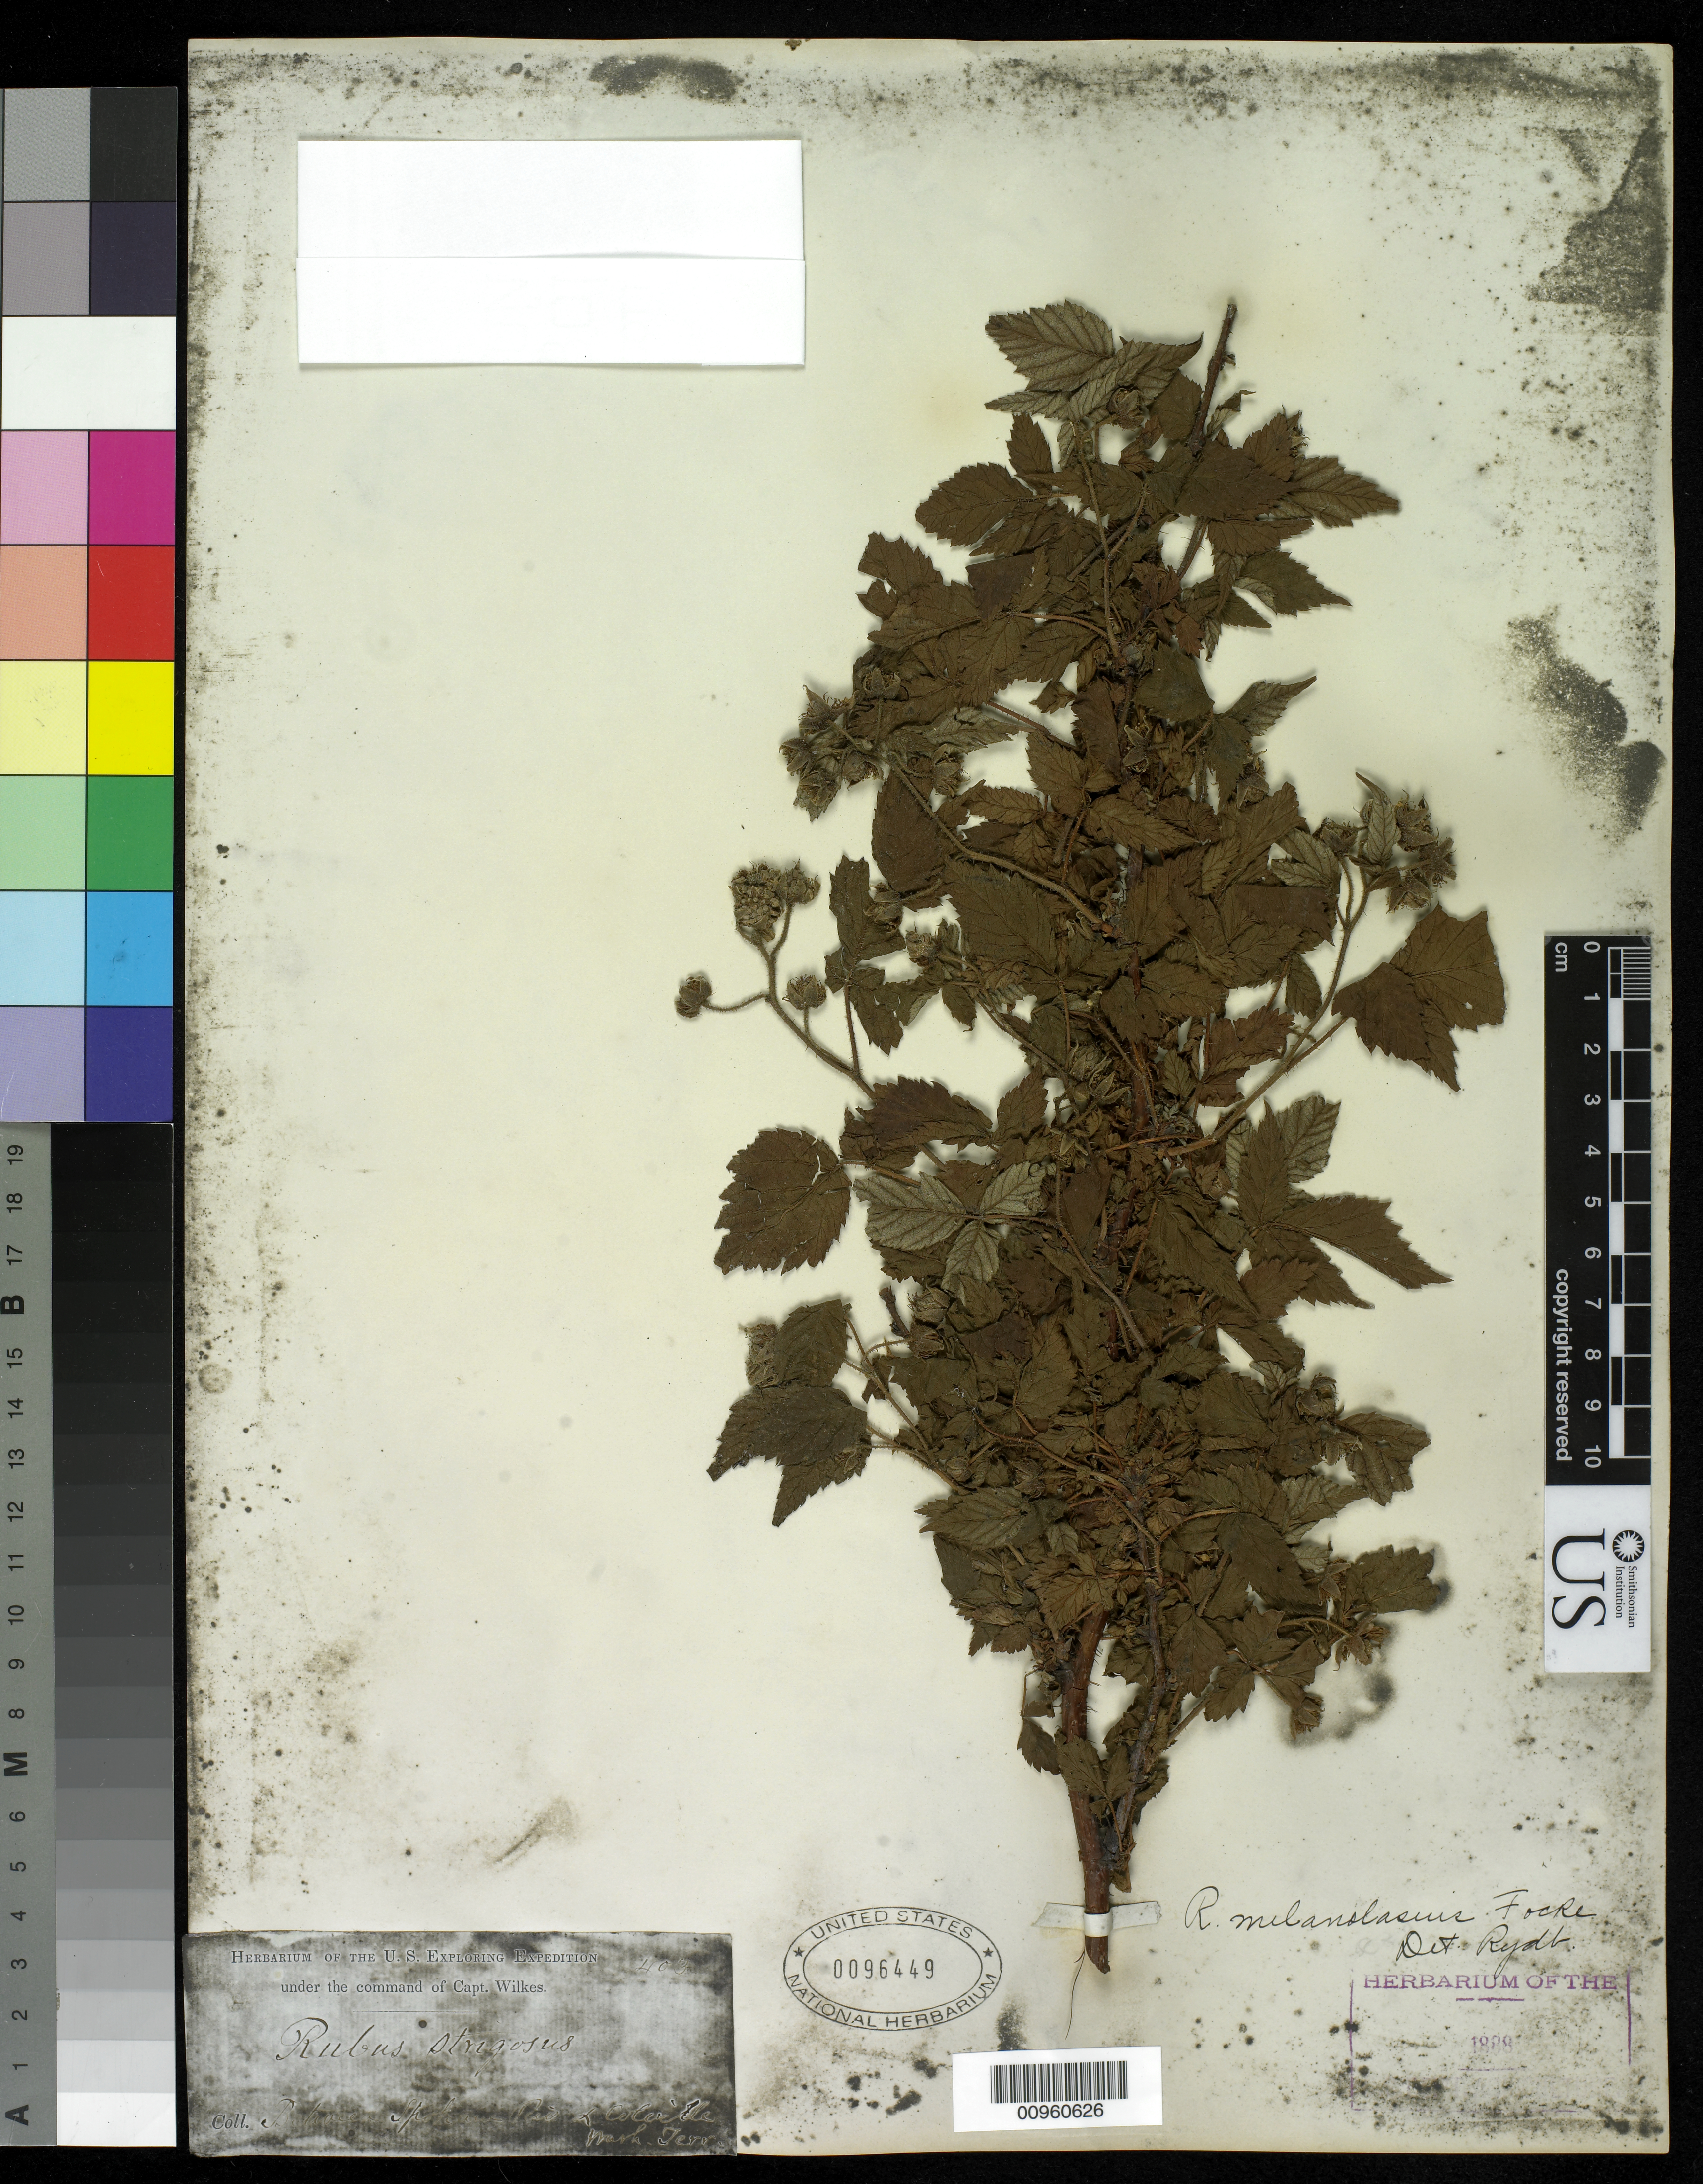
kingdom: Plantae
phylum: Tracheophyta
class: Magnoliopsida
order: Rosales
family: Rosaceae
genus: Rubus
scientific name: Rubus melanolasius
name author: Dieck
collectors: Wilkes Explor. Exped.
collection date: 1838/1842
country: United States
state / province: Washington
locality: Between Spokanu Riv & Colirlle Wash Terr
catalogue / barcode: US 96449